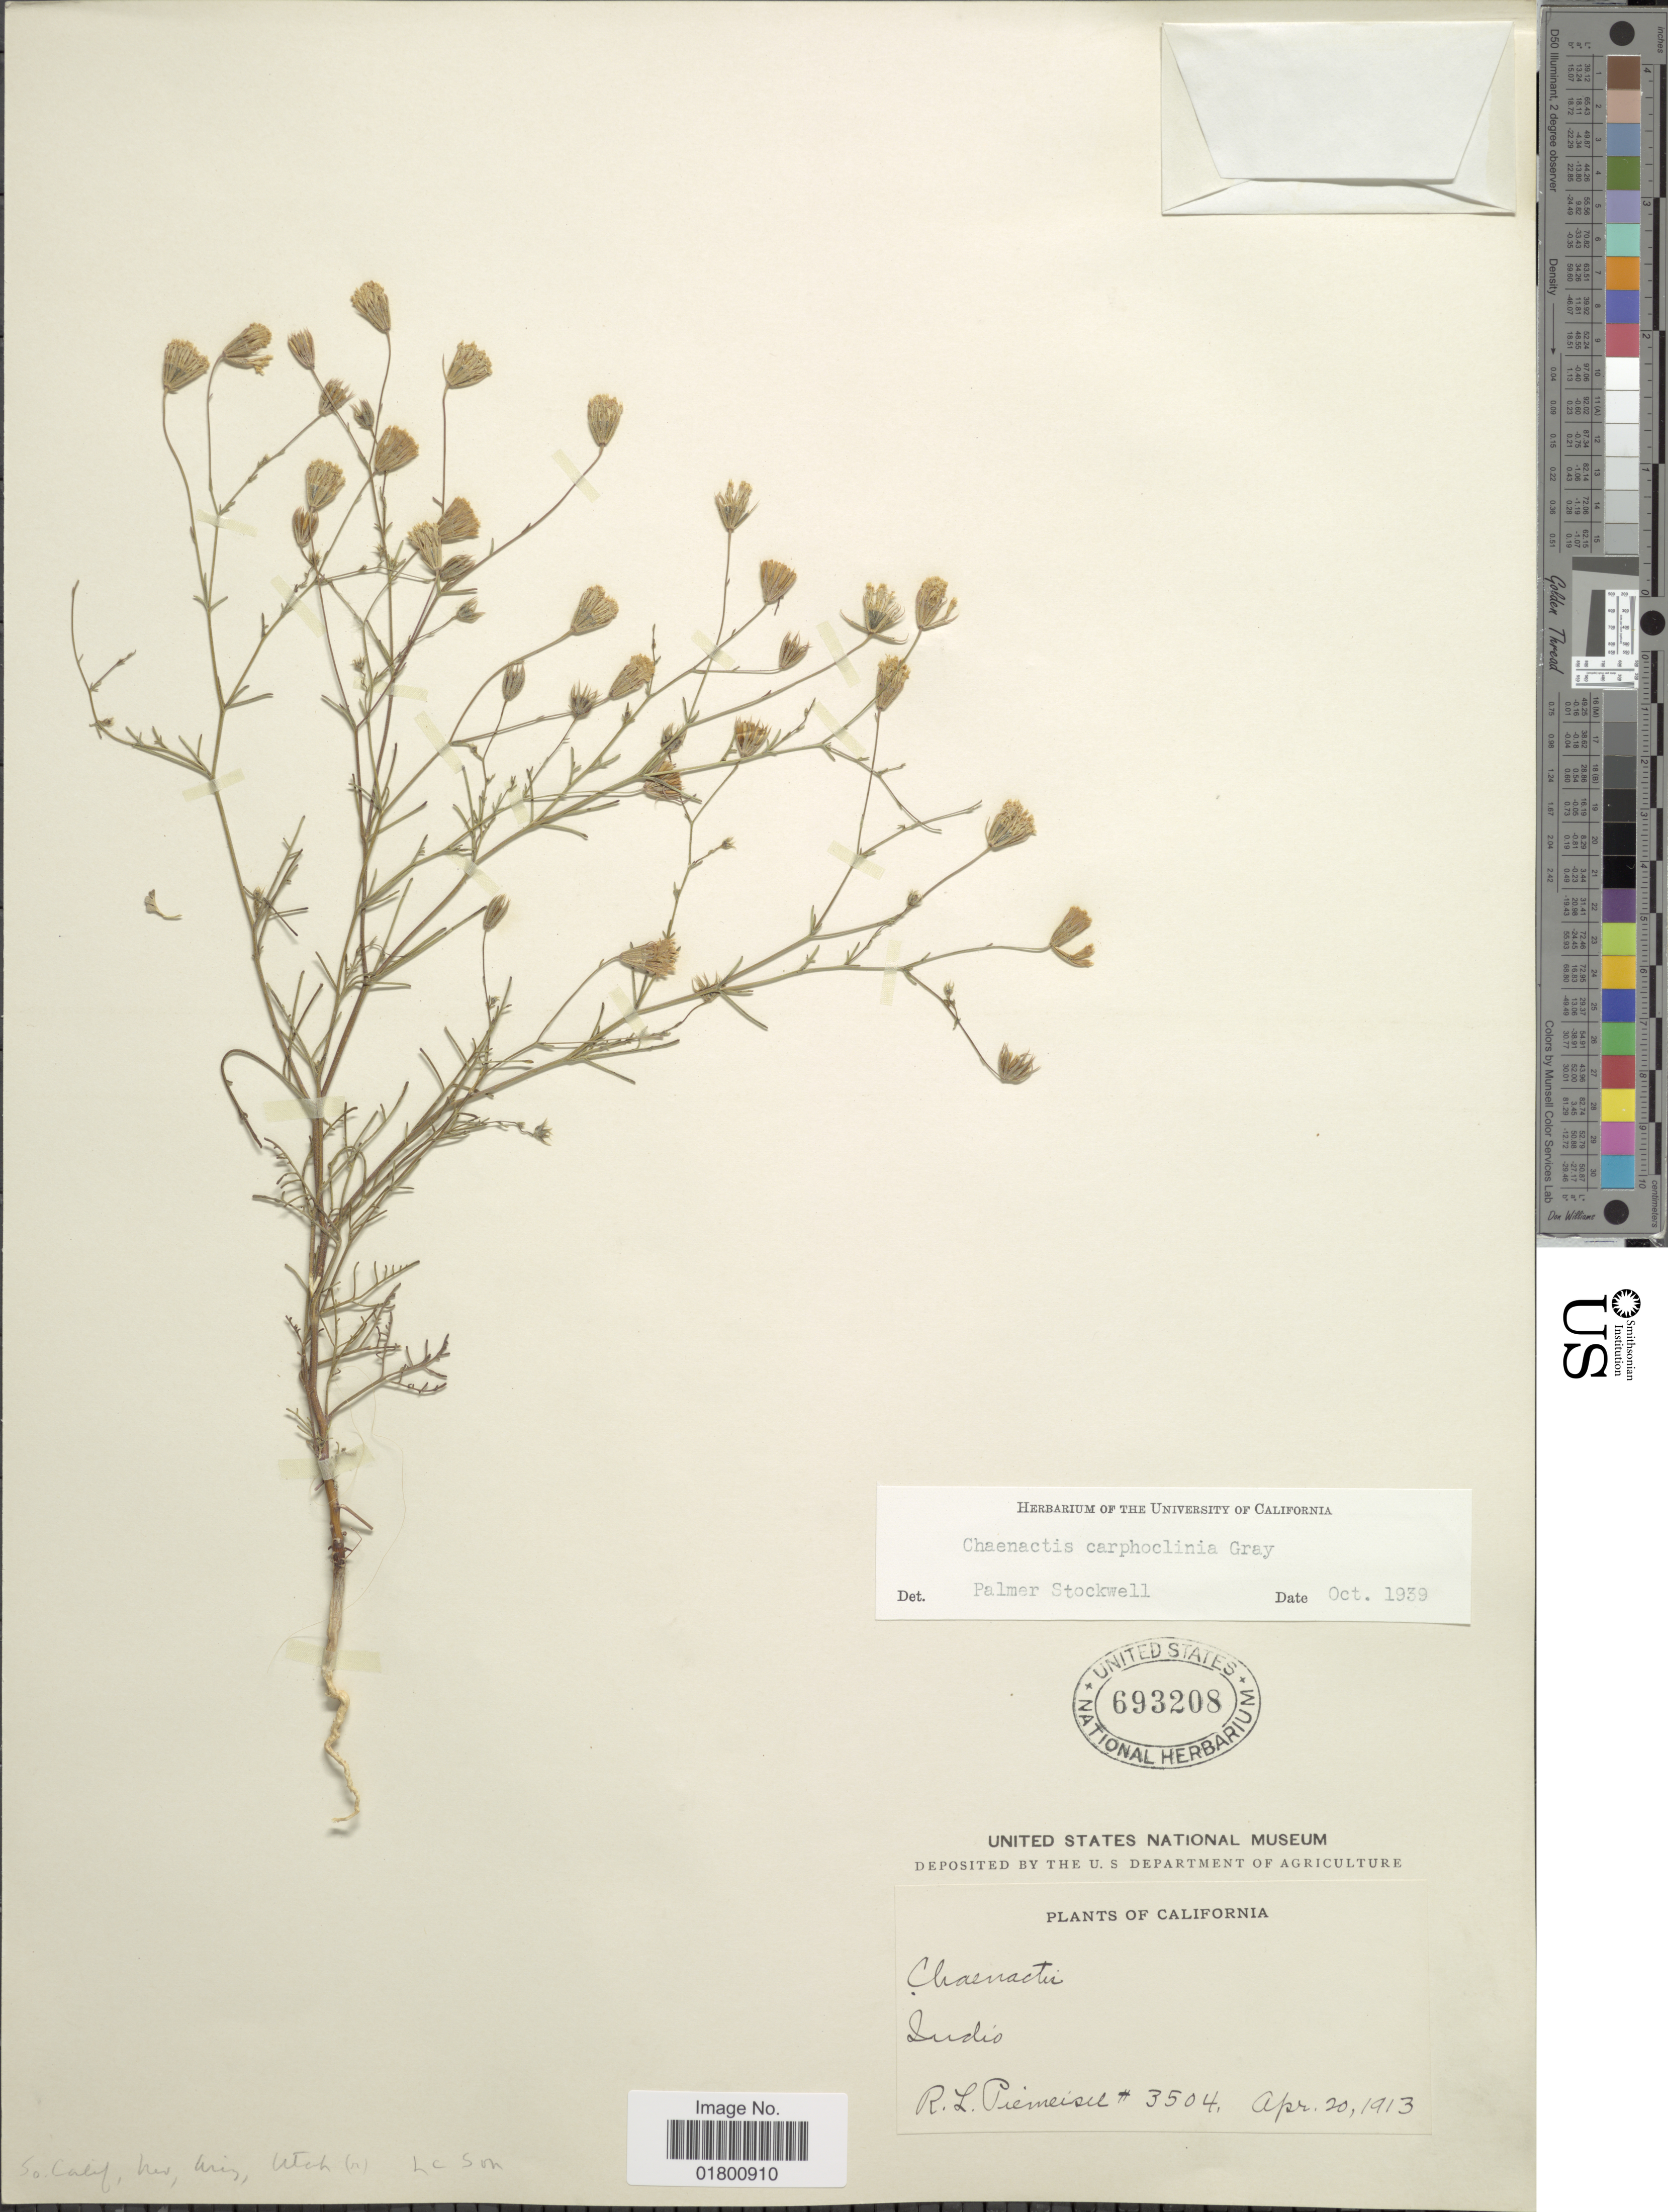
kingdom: Plantae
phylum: Tracheophyta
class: Magnoliopsida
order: Asterales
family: Asteraceae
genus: Chaenactis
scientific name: Chaenactis carphoclinia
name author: A. Gray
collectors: R. L. Piemeisel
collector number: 3504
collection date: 1913-04-20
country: United States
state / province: California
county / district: Riverside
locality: Indio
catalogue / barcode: US 693208